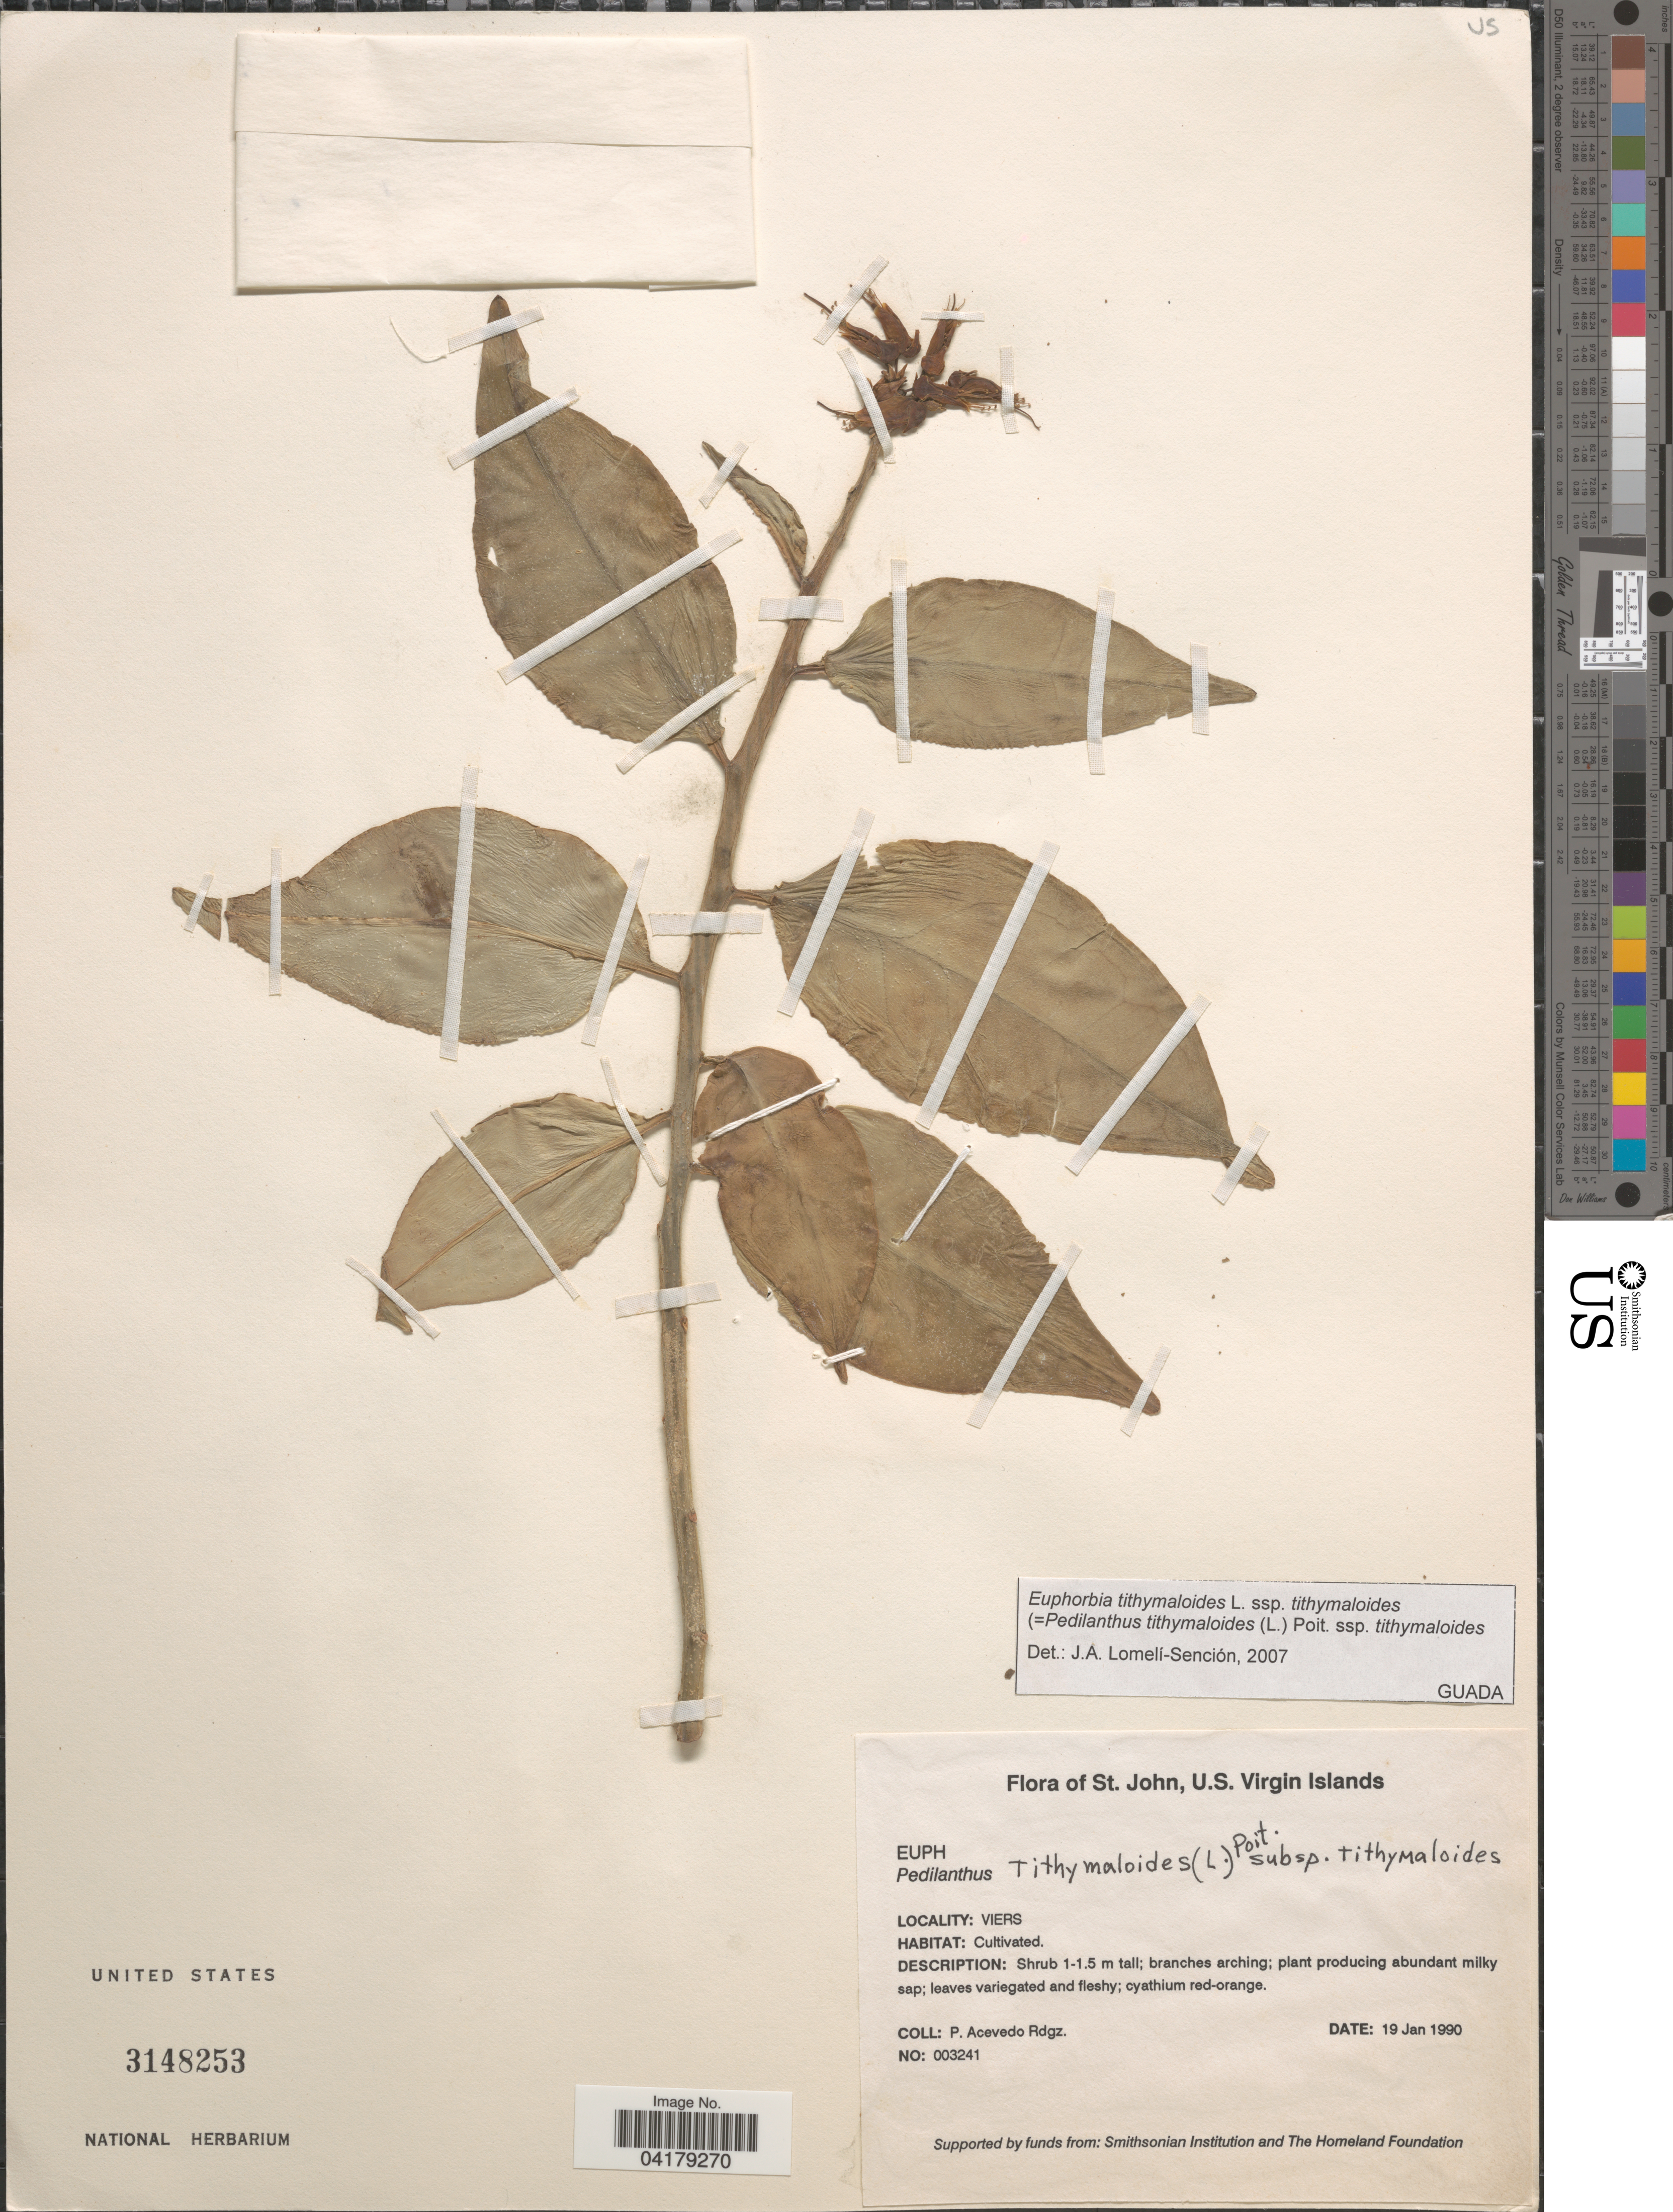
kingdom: Plantae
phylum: Tracheophyta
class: Magnoliopsida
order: Malpighiales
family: Euphorbiaceae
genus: Euphorbia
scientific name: Euphorbia tithymaloides subsp. tithymaloides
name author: L.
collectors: P. Acevedo-Rodr.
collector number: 003241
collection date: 1990-01-19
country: U.S. Virgin Islands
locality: St. John. Viers.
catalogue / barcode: US 3148253